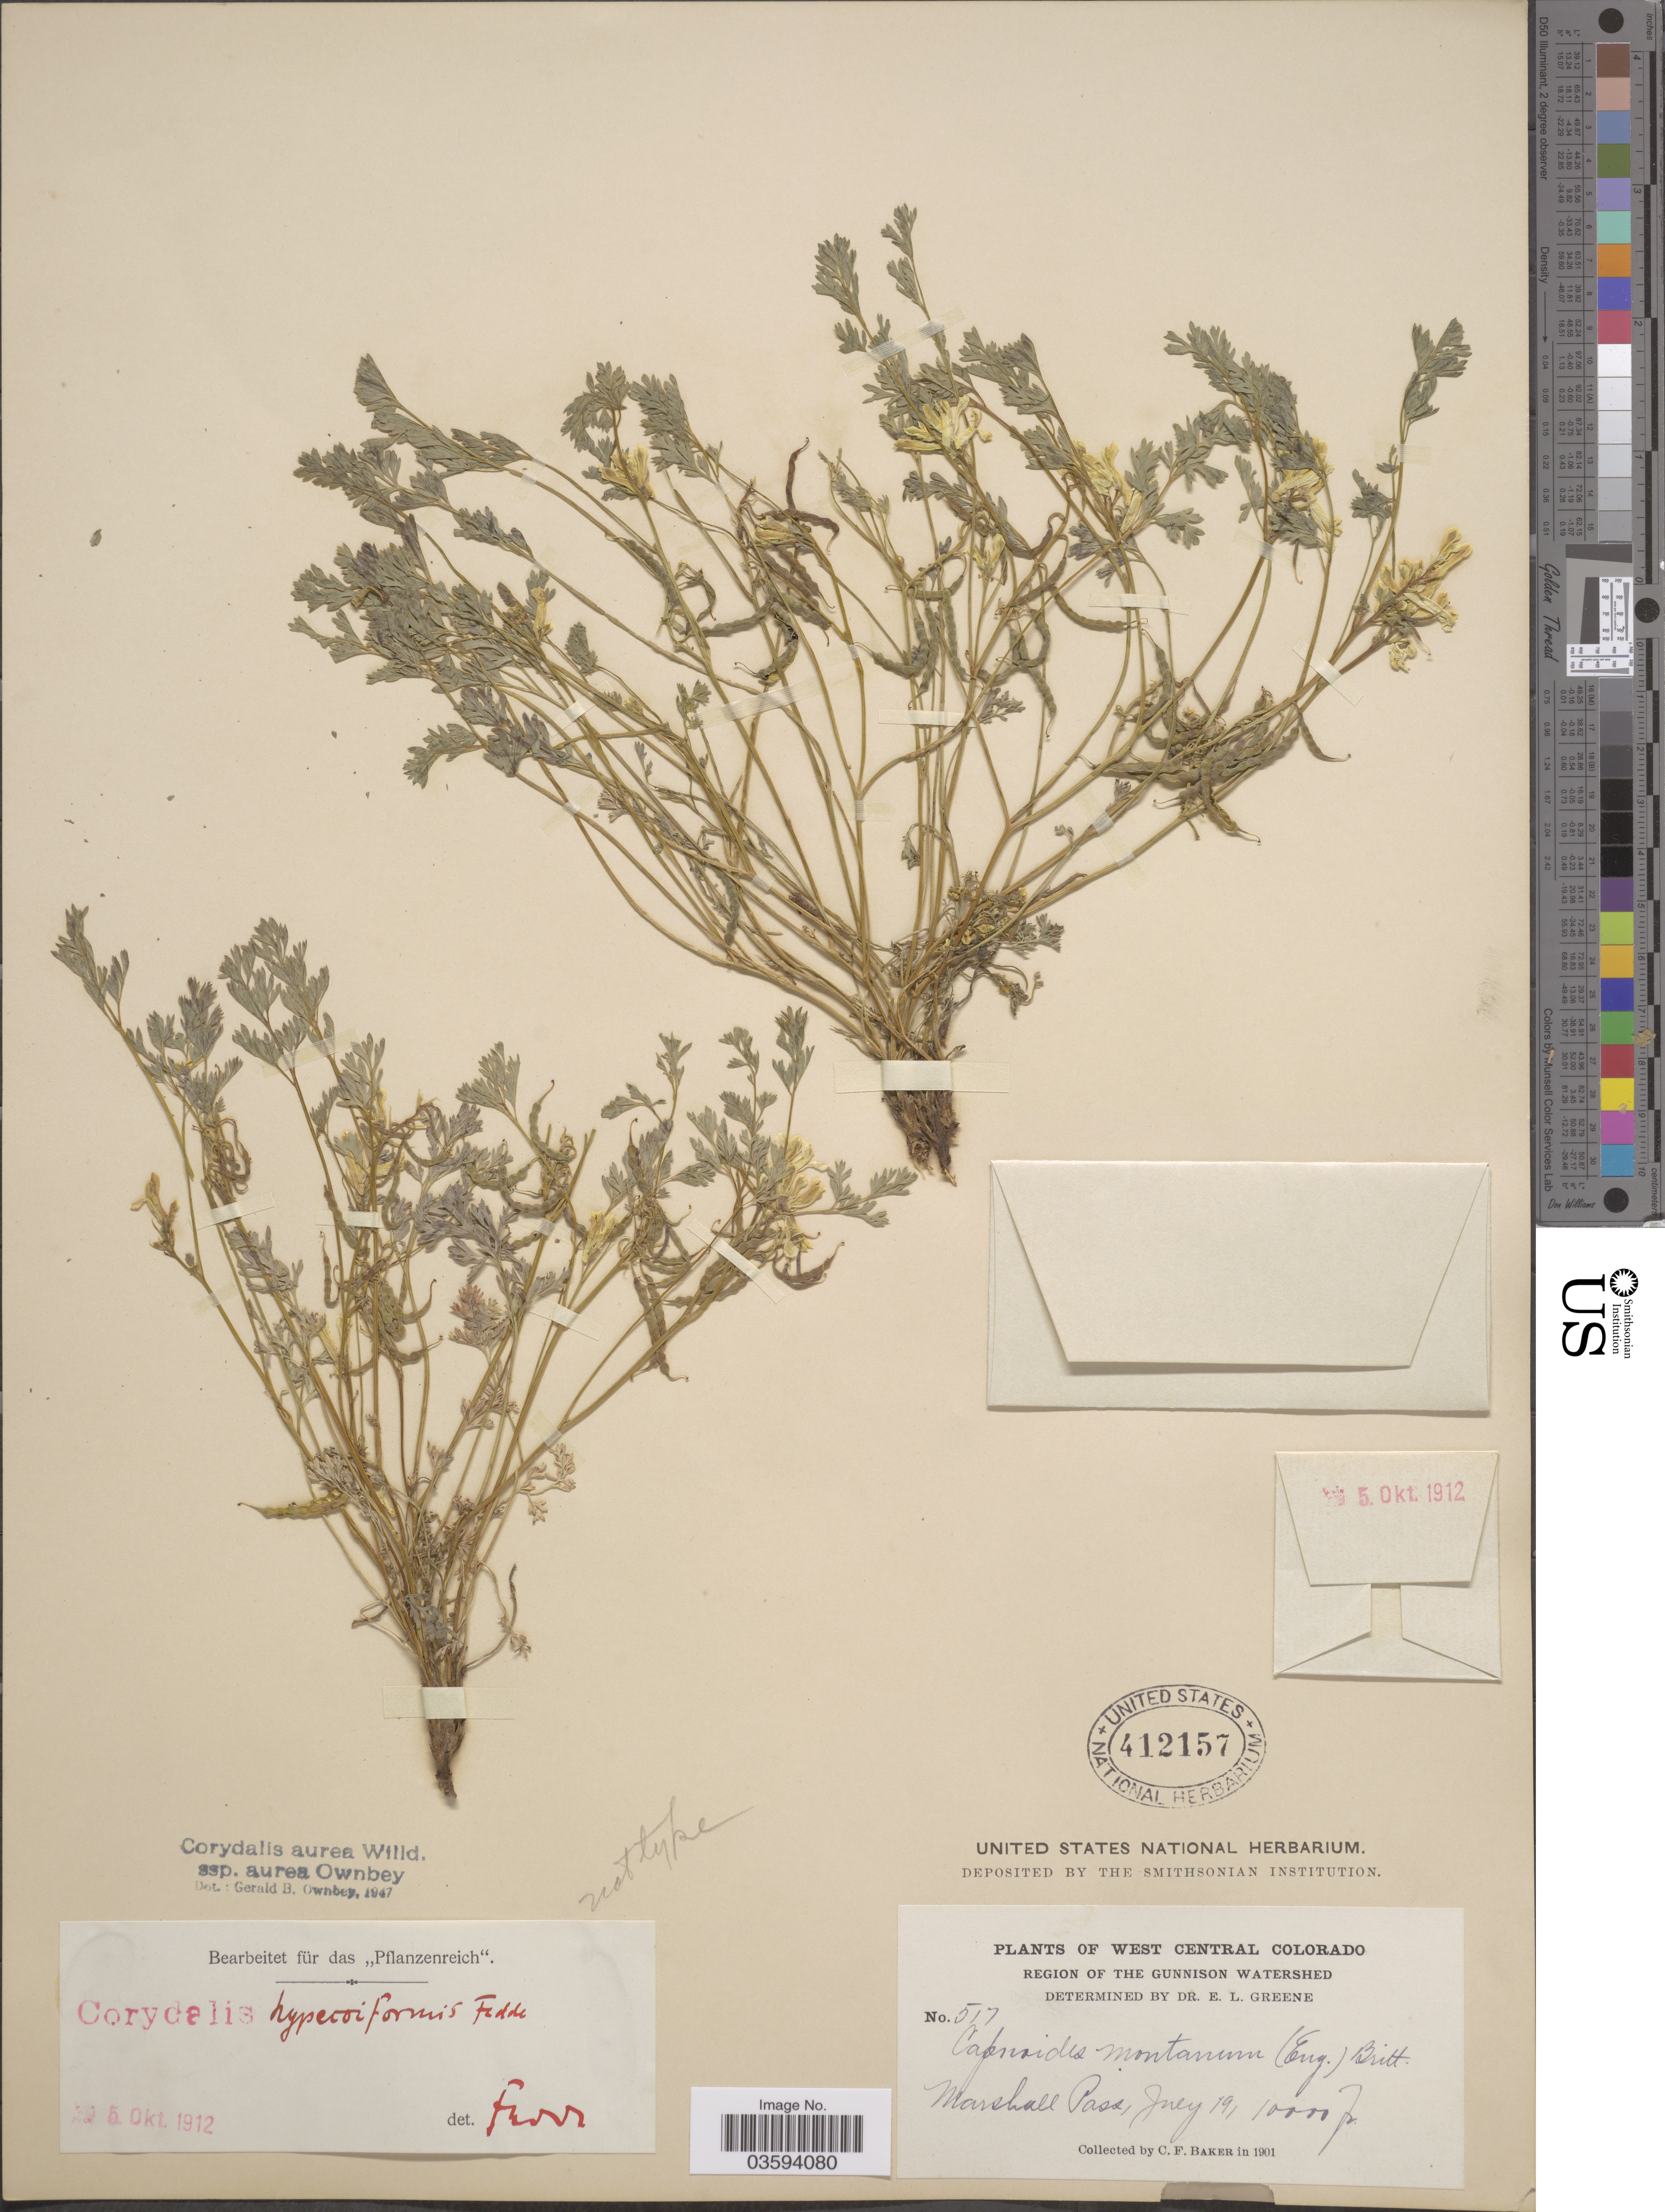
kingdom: Plantae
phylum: Tracheophyta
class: Magnoliopsida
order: Ranunculales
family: Papaveraceae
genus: Corydalis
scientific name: Corydalis aurea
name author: Willd.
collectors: C. F. Baker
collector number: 517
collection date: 1901-07-19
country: United States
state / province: Colorado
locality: West Central Colorado. Region of the Gunnison Watershed. Marshall Pass.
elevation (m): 3048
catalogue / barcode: US 412157